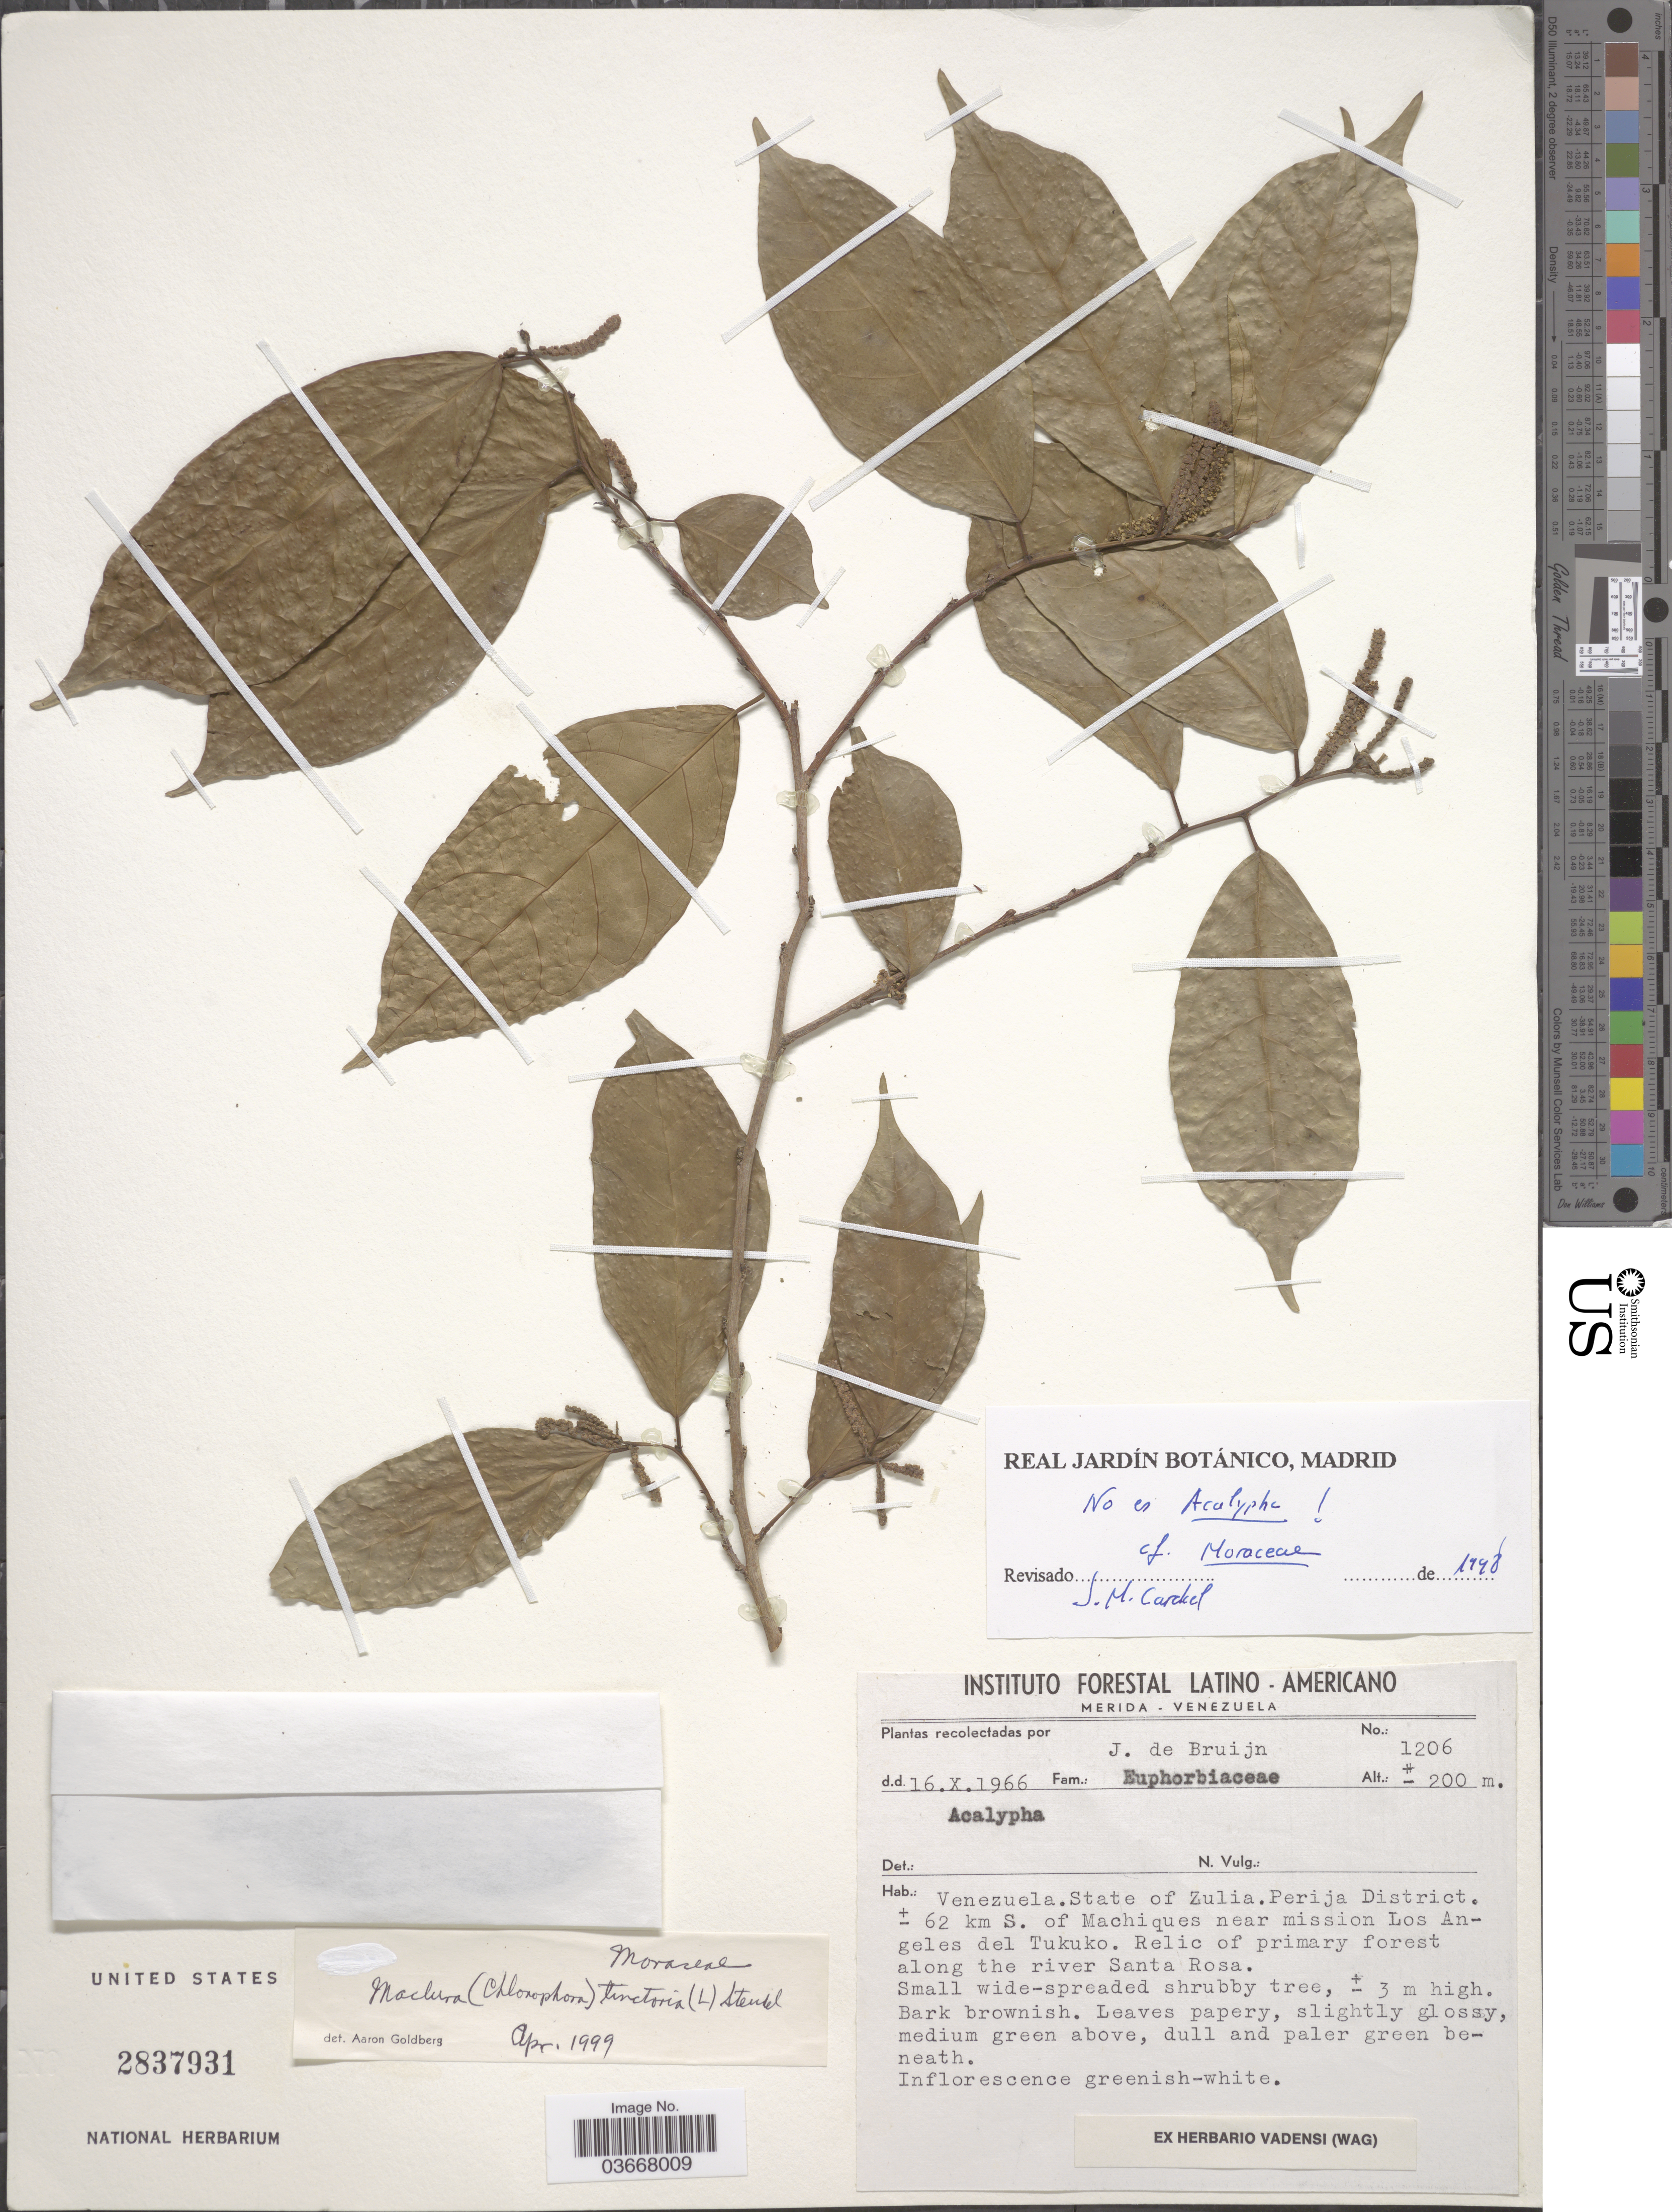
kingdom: Plantae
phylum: Tracheophyta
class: Magnoliopsida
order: Rosales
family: Moraceae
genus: Maclura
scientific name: Maclura tinctoria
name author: (L.) D. Don ex Steud.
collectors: J. Bruijn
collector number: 1206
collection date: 1966-10-16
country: Venezuela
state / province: Zulia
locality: Perija District. ± 62 km S. of Machiques near mission Los Angeles del Tukuko. Relic of primary forest along the river Santa Rosa.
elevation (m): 200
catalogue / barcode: US 2837931